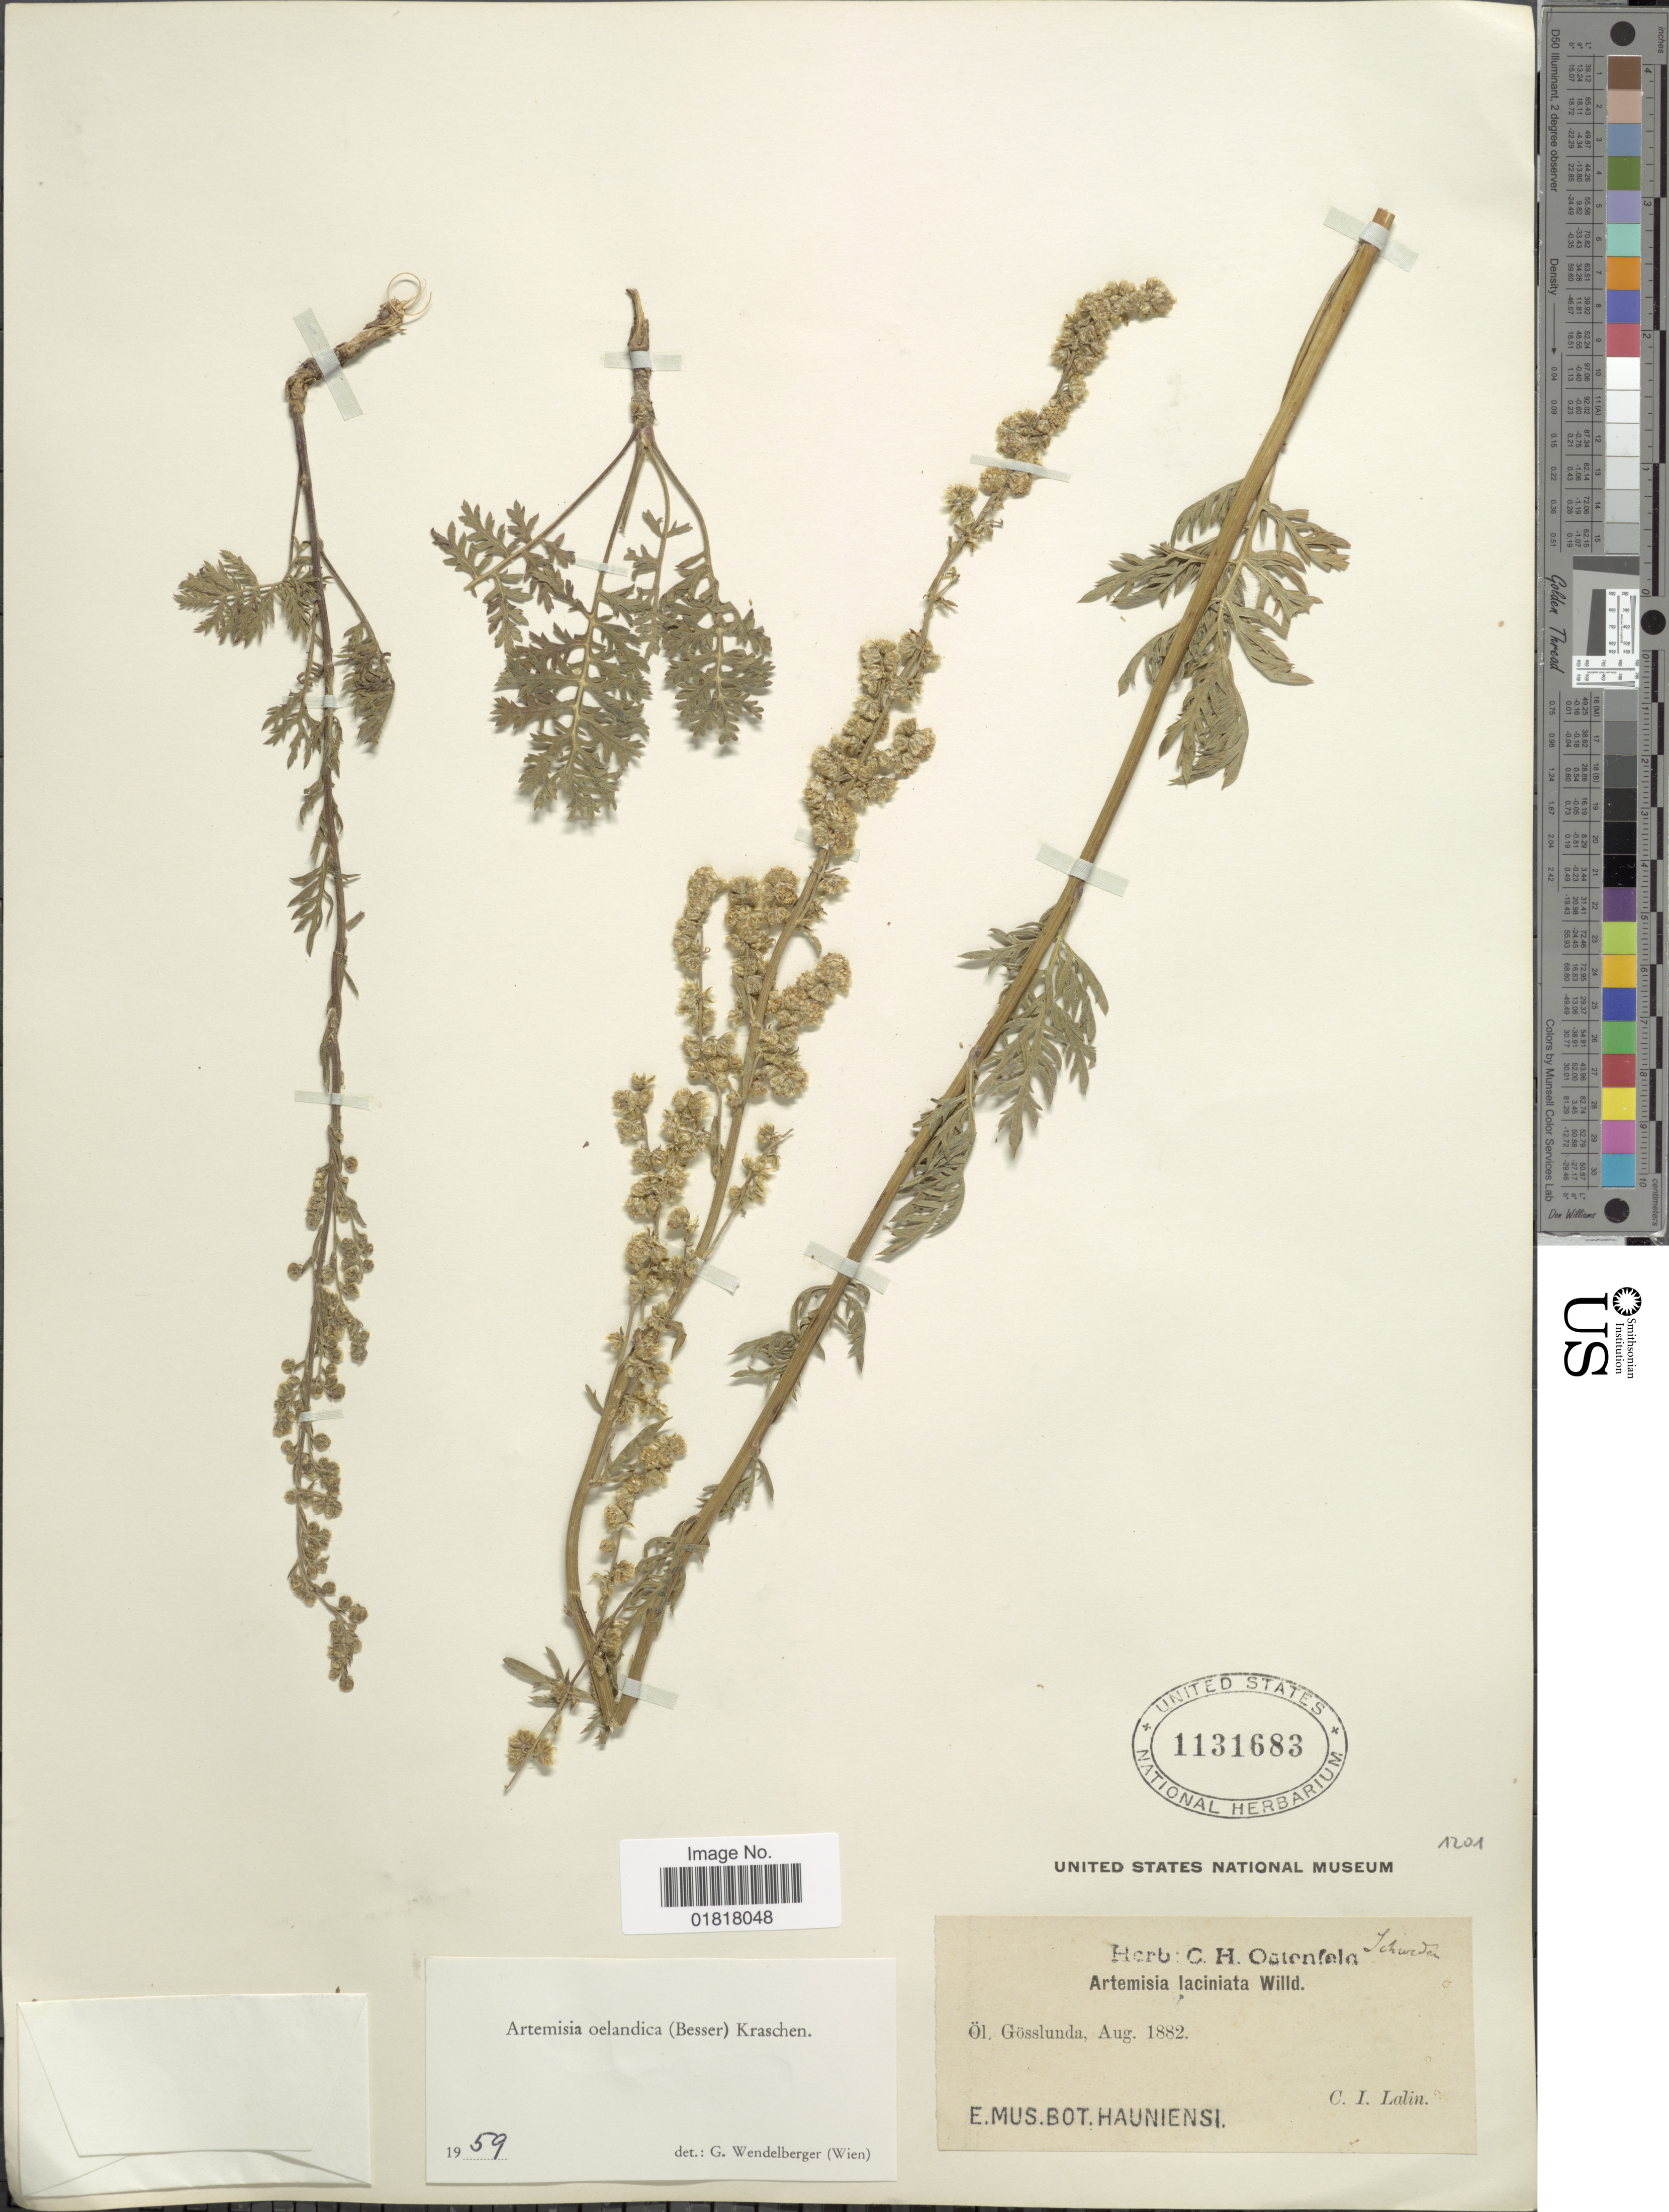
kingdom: Plantae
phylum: Tracheophyta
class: Magnoliopsida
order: Asterales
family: Asteraceae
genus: Artemisia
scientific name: Artemisia oelandica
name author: (Besser) Krasch.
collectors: C. Lalin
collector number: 1201?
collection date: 1882-08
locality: Öl. Gösslunda, C. I. Lalin [unsure placement]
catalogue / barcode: US 1131683